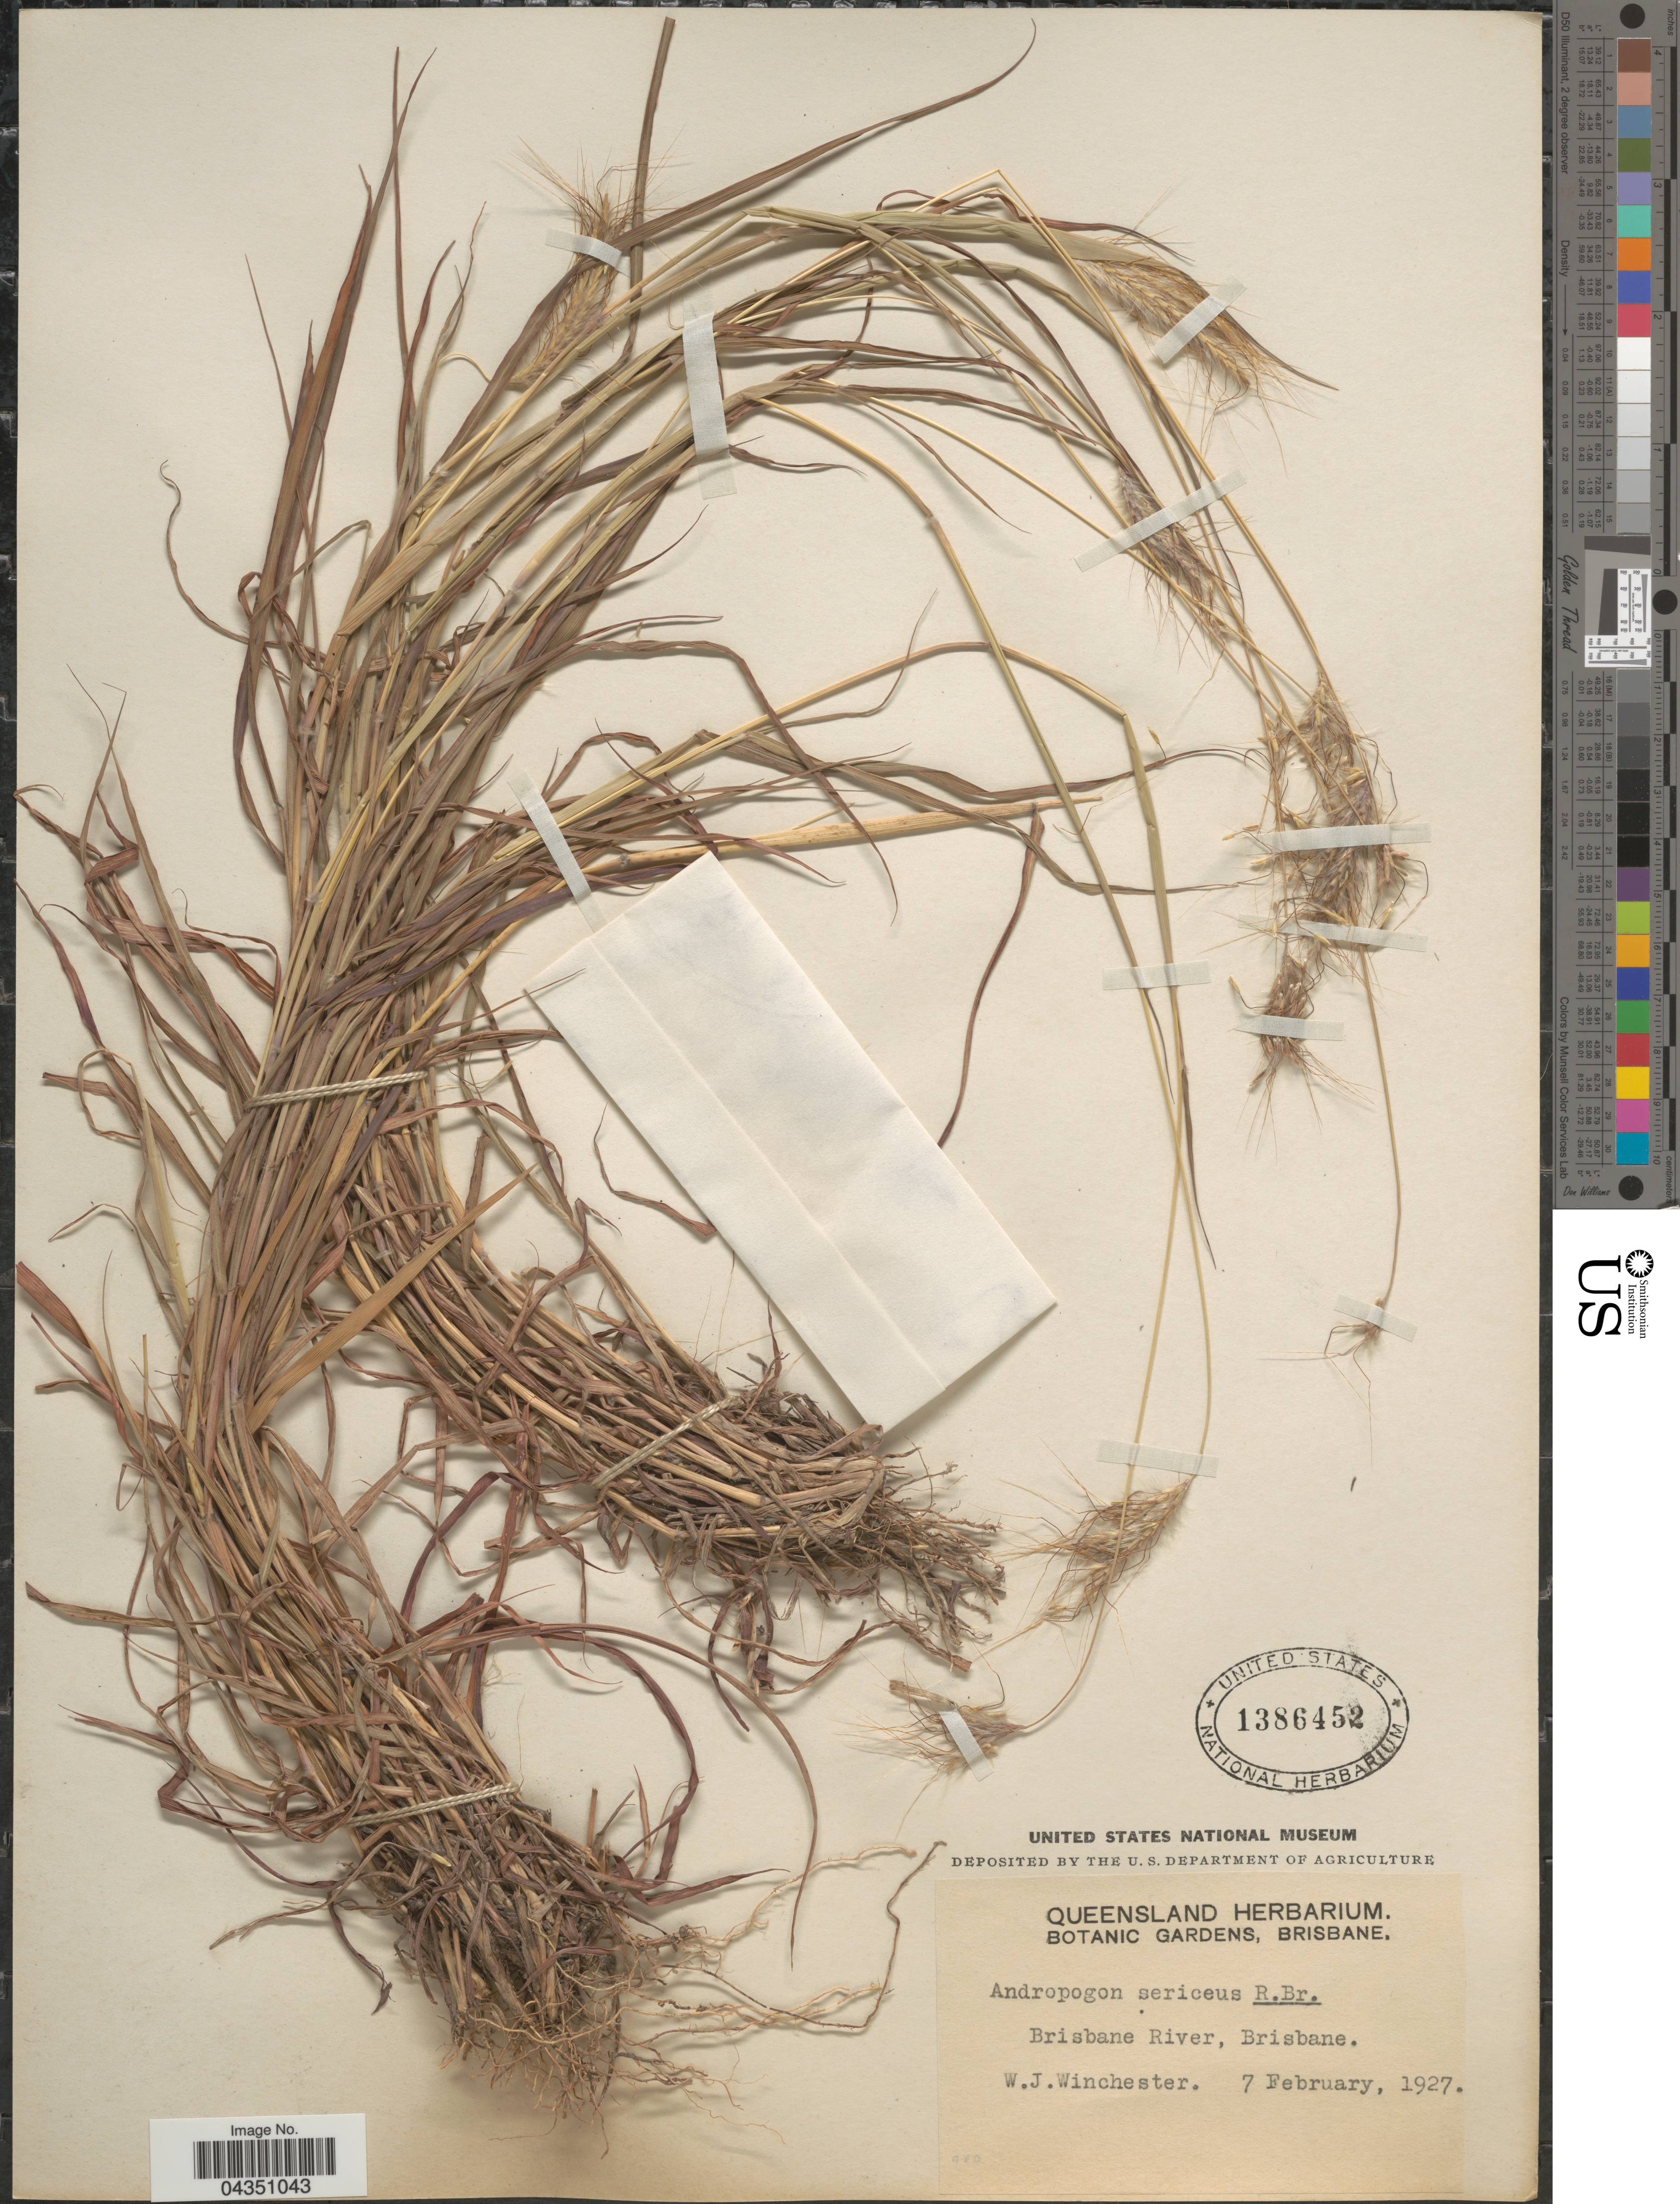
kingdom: Plantae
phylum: Tracheophyta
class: Liliopsida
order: Poales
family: Poaceae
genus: Dichanthium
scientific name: Dichanthium sericeum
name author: (R. Br.) A. Camus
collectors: W. Winchester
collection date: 1927-02-07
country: Australia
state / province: Queensland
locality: Brisbane River, Brisbane.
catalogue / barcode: US 1386452